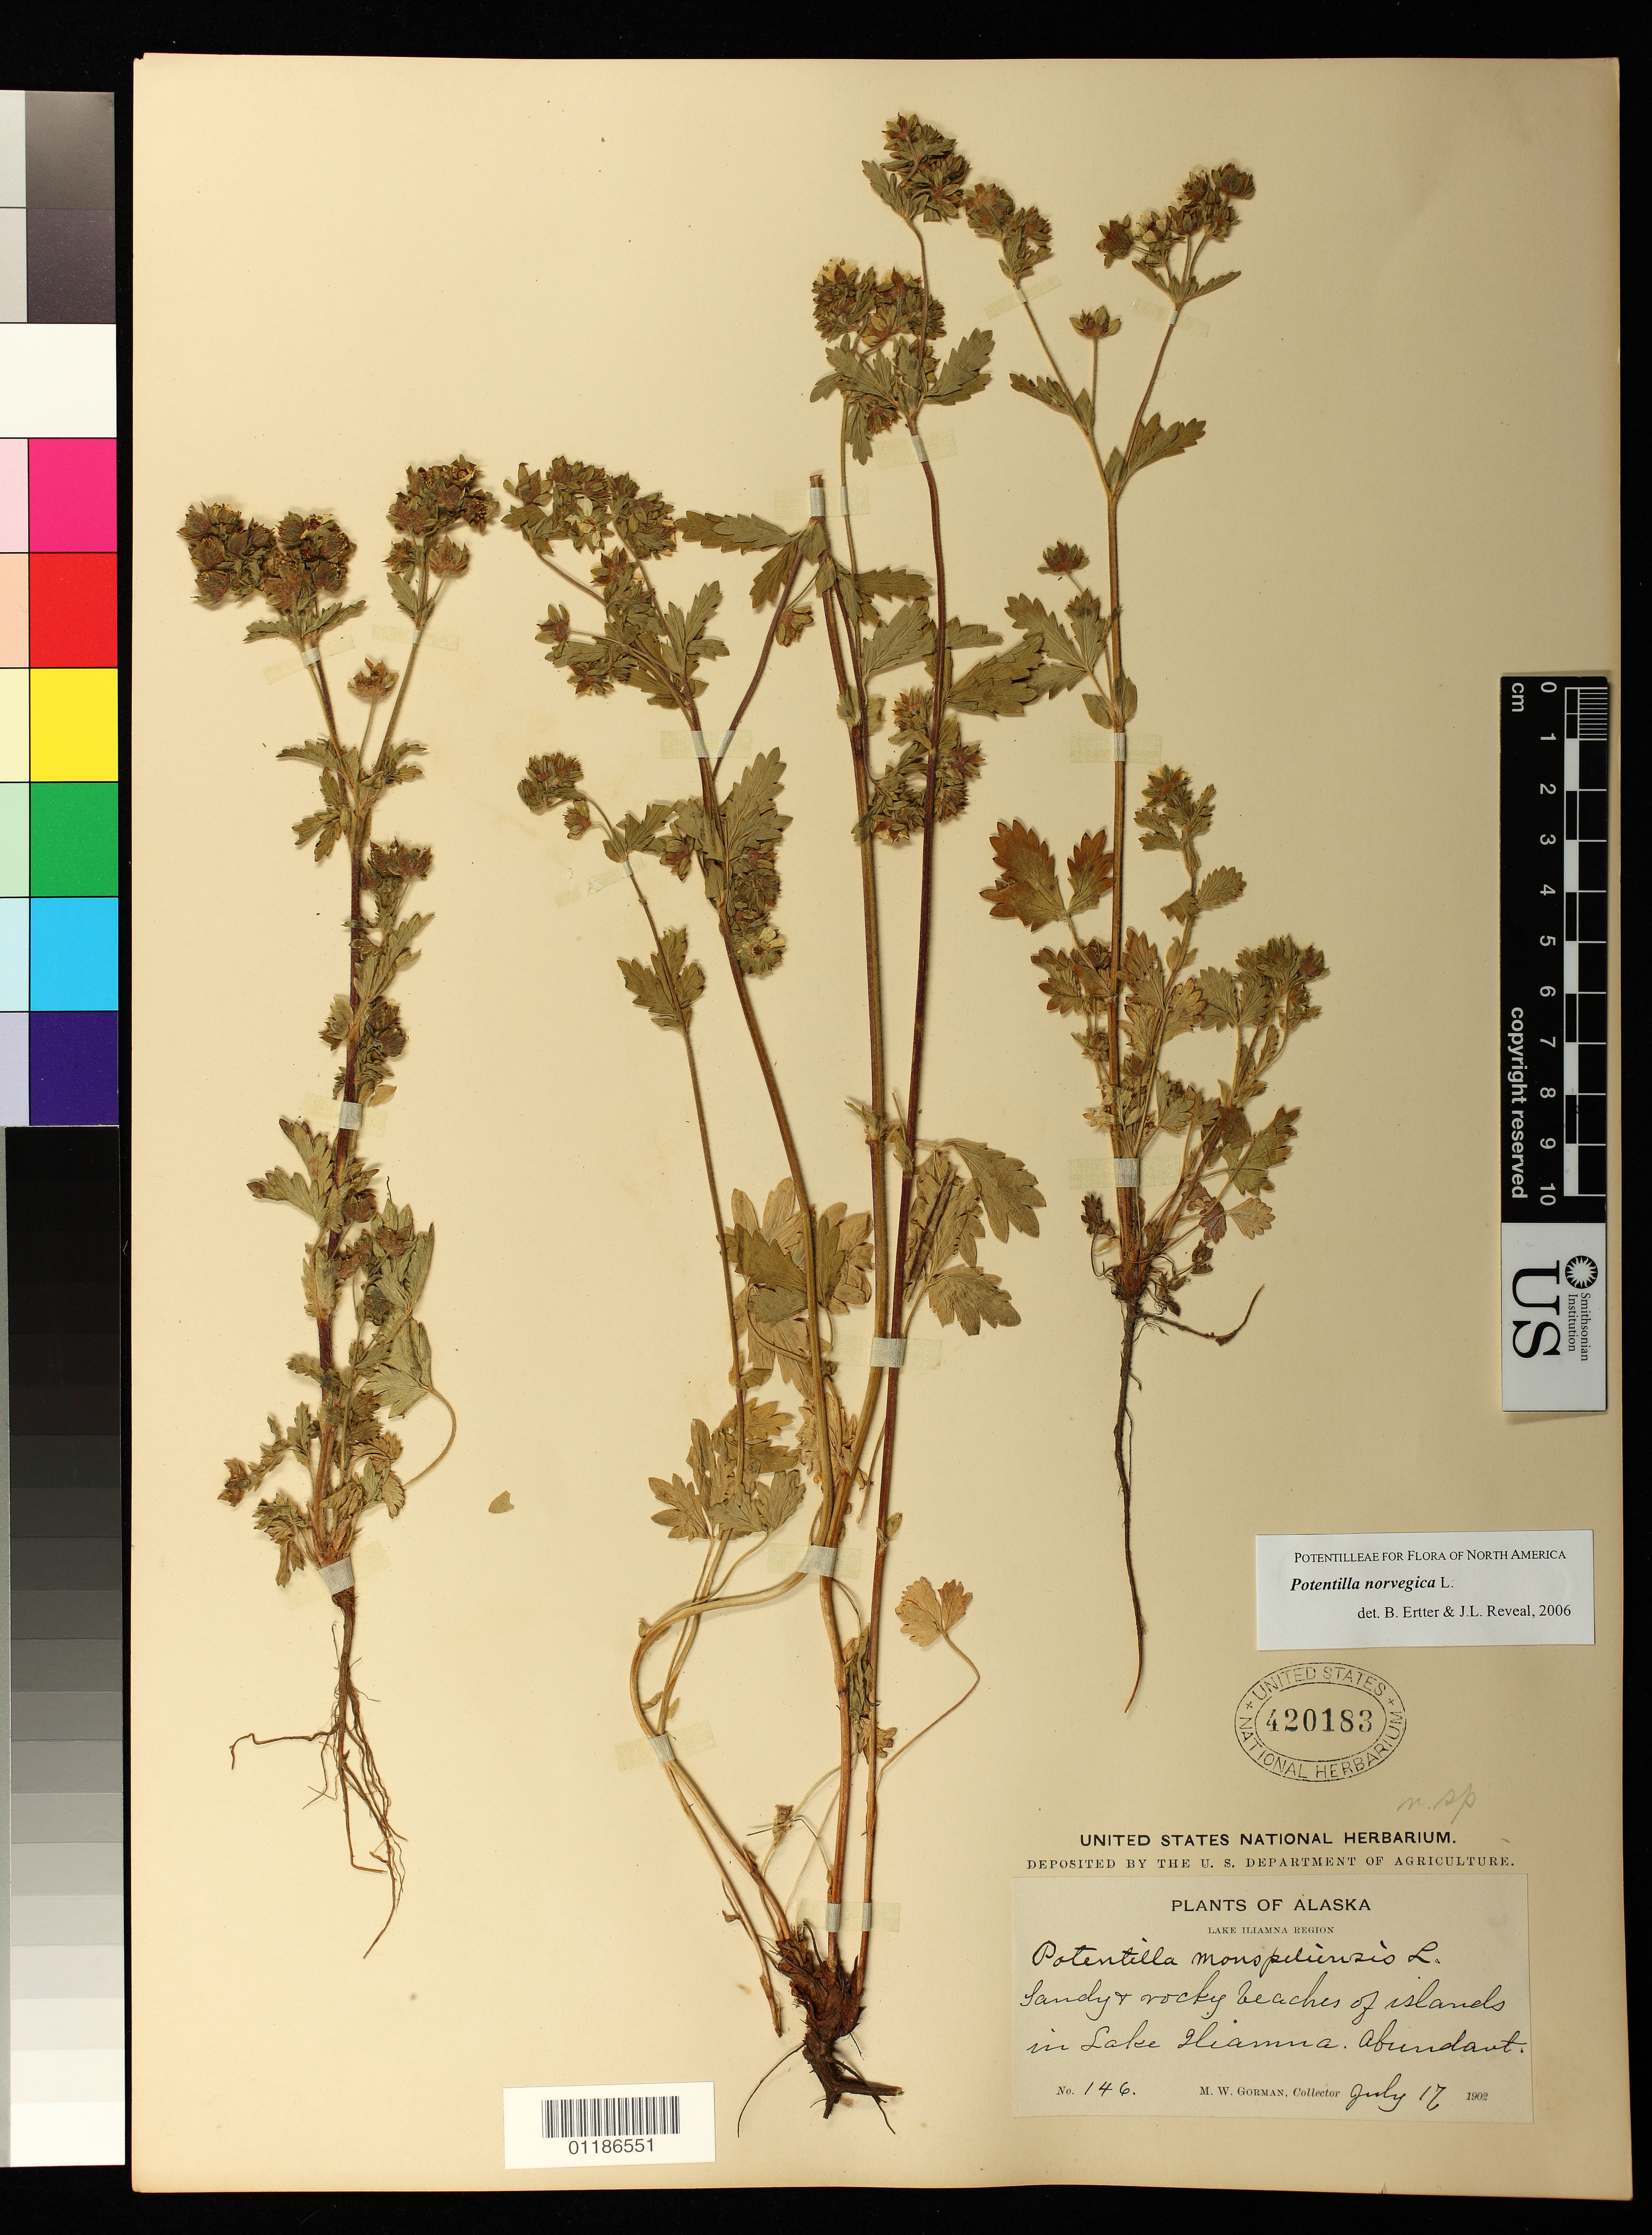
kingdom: Plantae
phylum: Tracheophyta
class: Magnoliopsida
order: Rosales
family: Rosaceae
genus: Potentilla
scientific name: Potentilla norvegica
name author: L.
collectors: M. W. Gorman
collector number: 146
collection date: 1902-07-17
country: United States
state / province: Alaska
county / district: Lake and Peninsula Borough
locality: Sandy and rocky beaches of islands in Lake Iliamna.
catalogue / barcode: US 420183